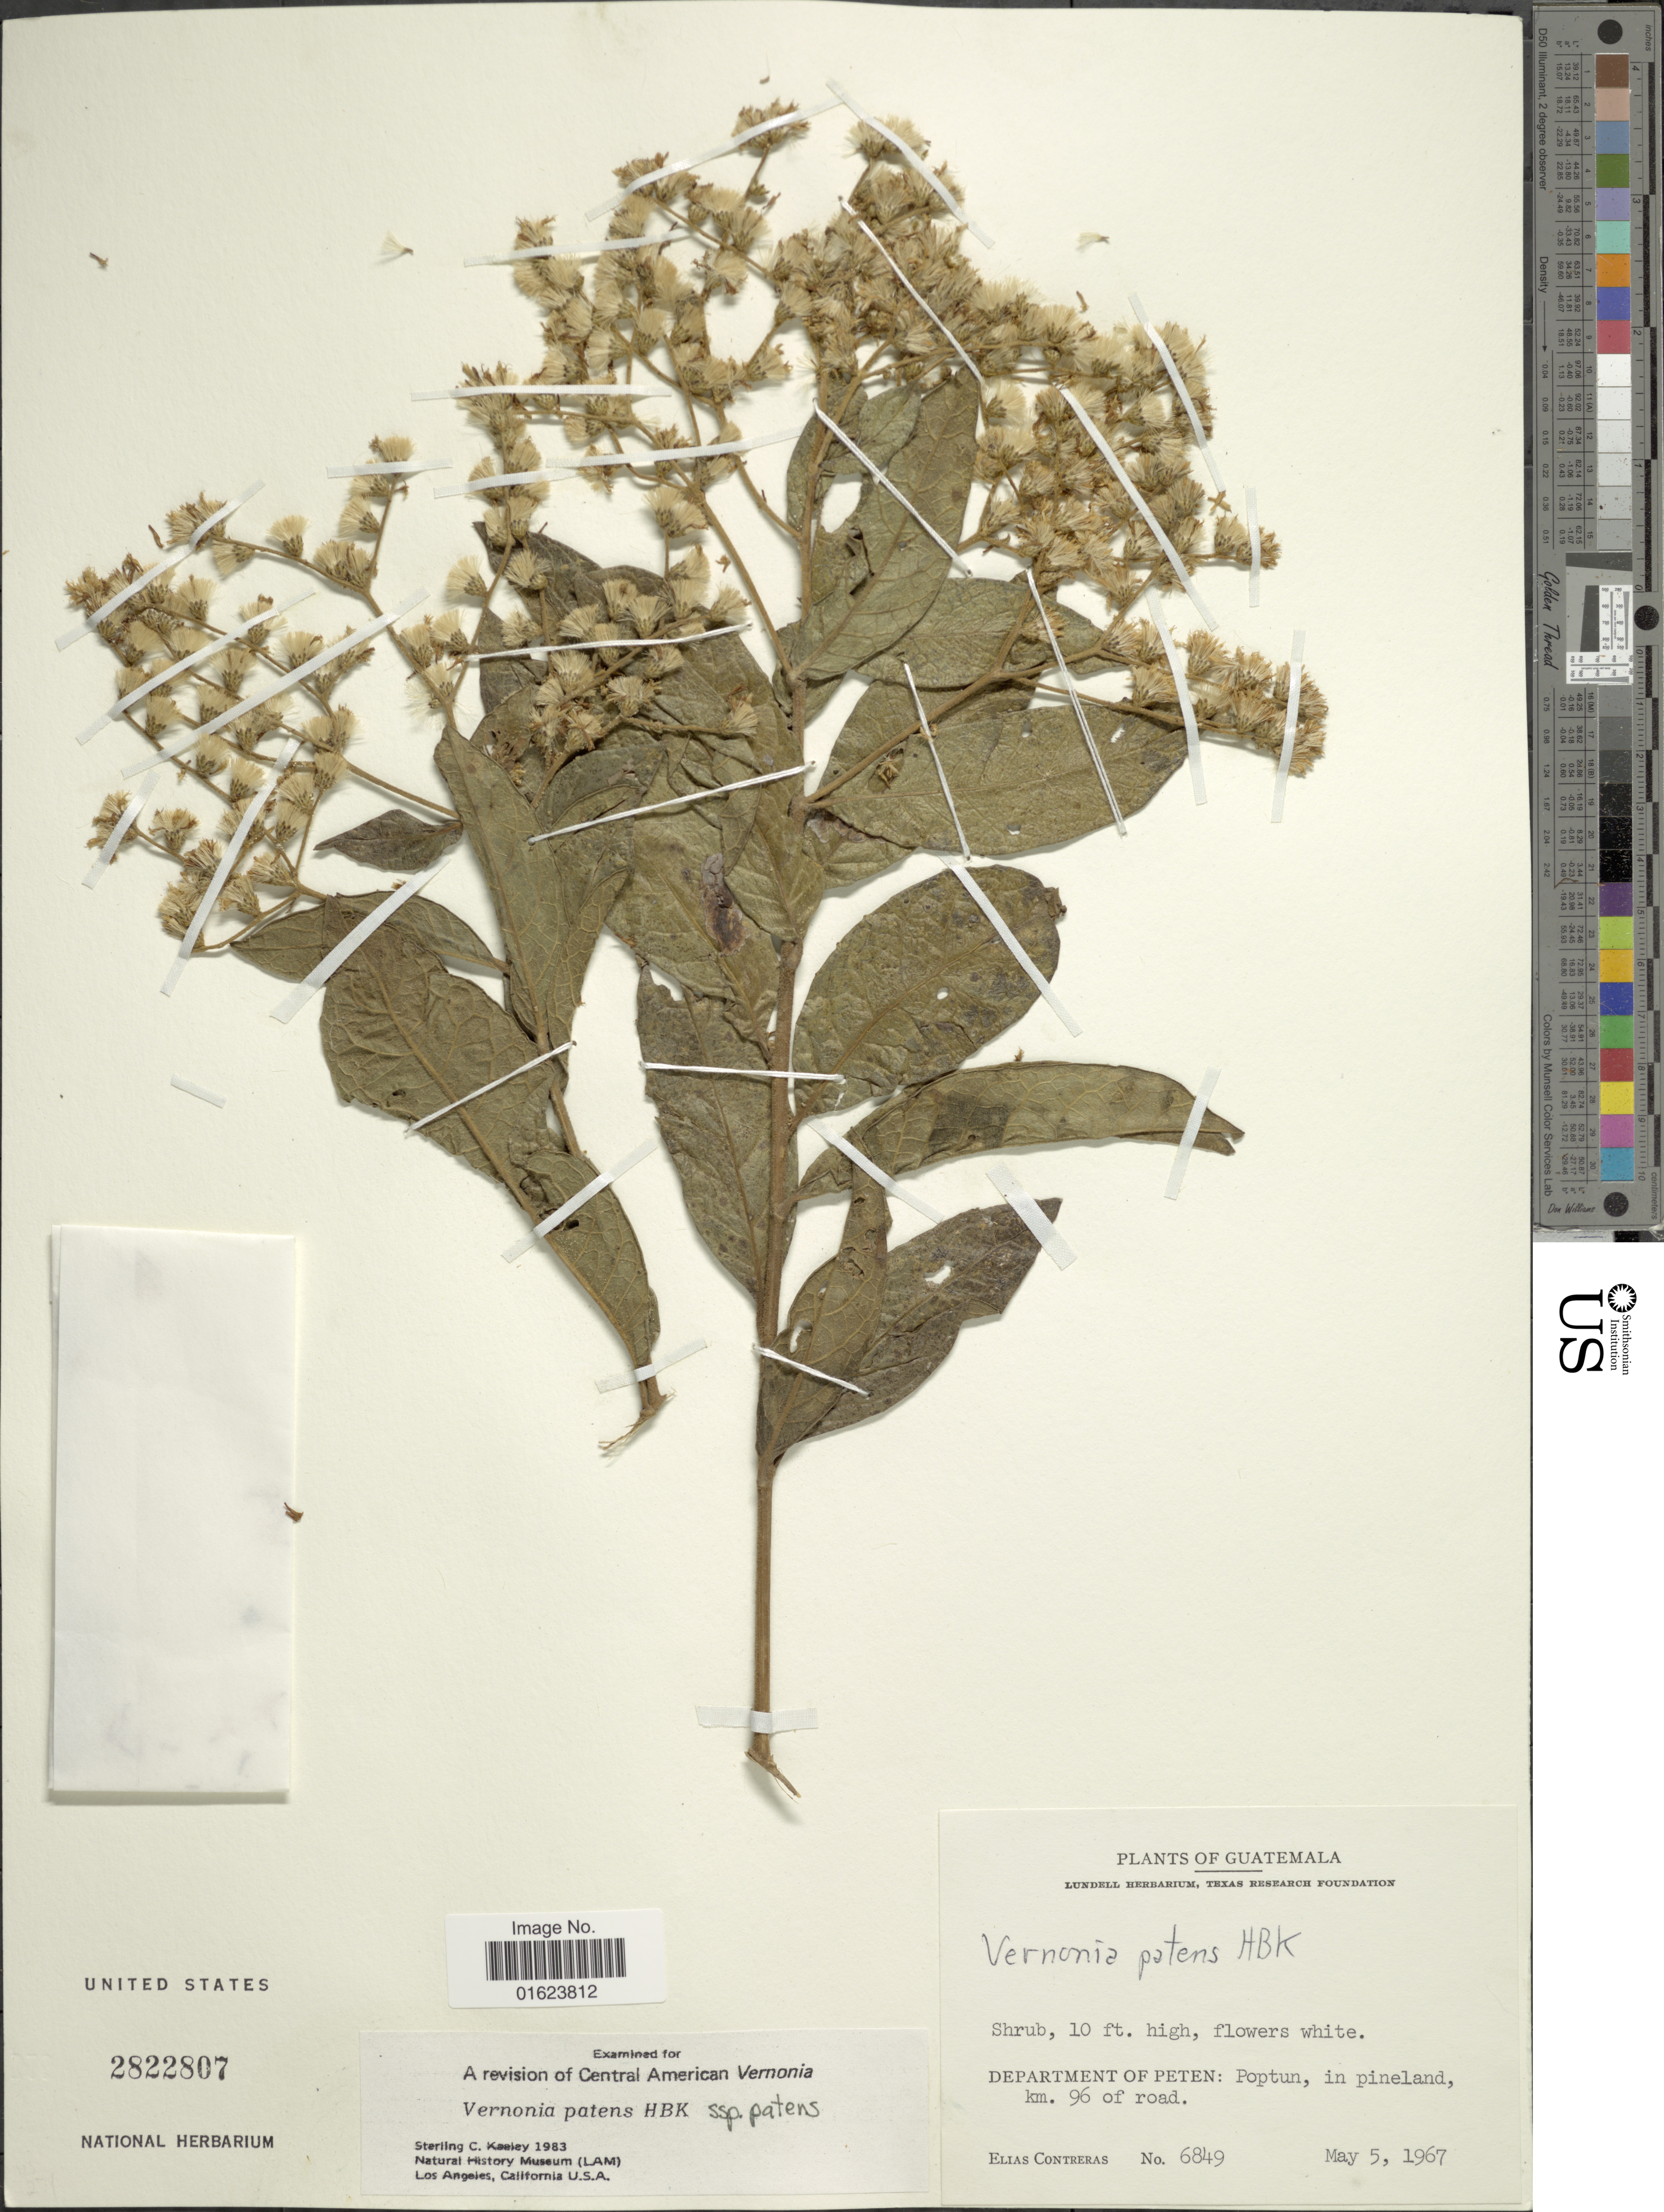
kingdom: Plantae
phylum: Tracheophyta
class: Magnoliopsida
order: Asterales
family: Asteraceae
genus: Vernonanthura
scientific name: Vernonanthura patens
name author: (Kunth) H. Rob.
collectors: E. Contreras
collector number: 6849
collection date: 1967-05-05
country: Guatemala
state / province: El Petén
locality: Department of Peten: Poptun, in pineland km. 96 of road.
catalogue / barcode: US 2822807